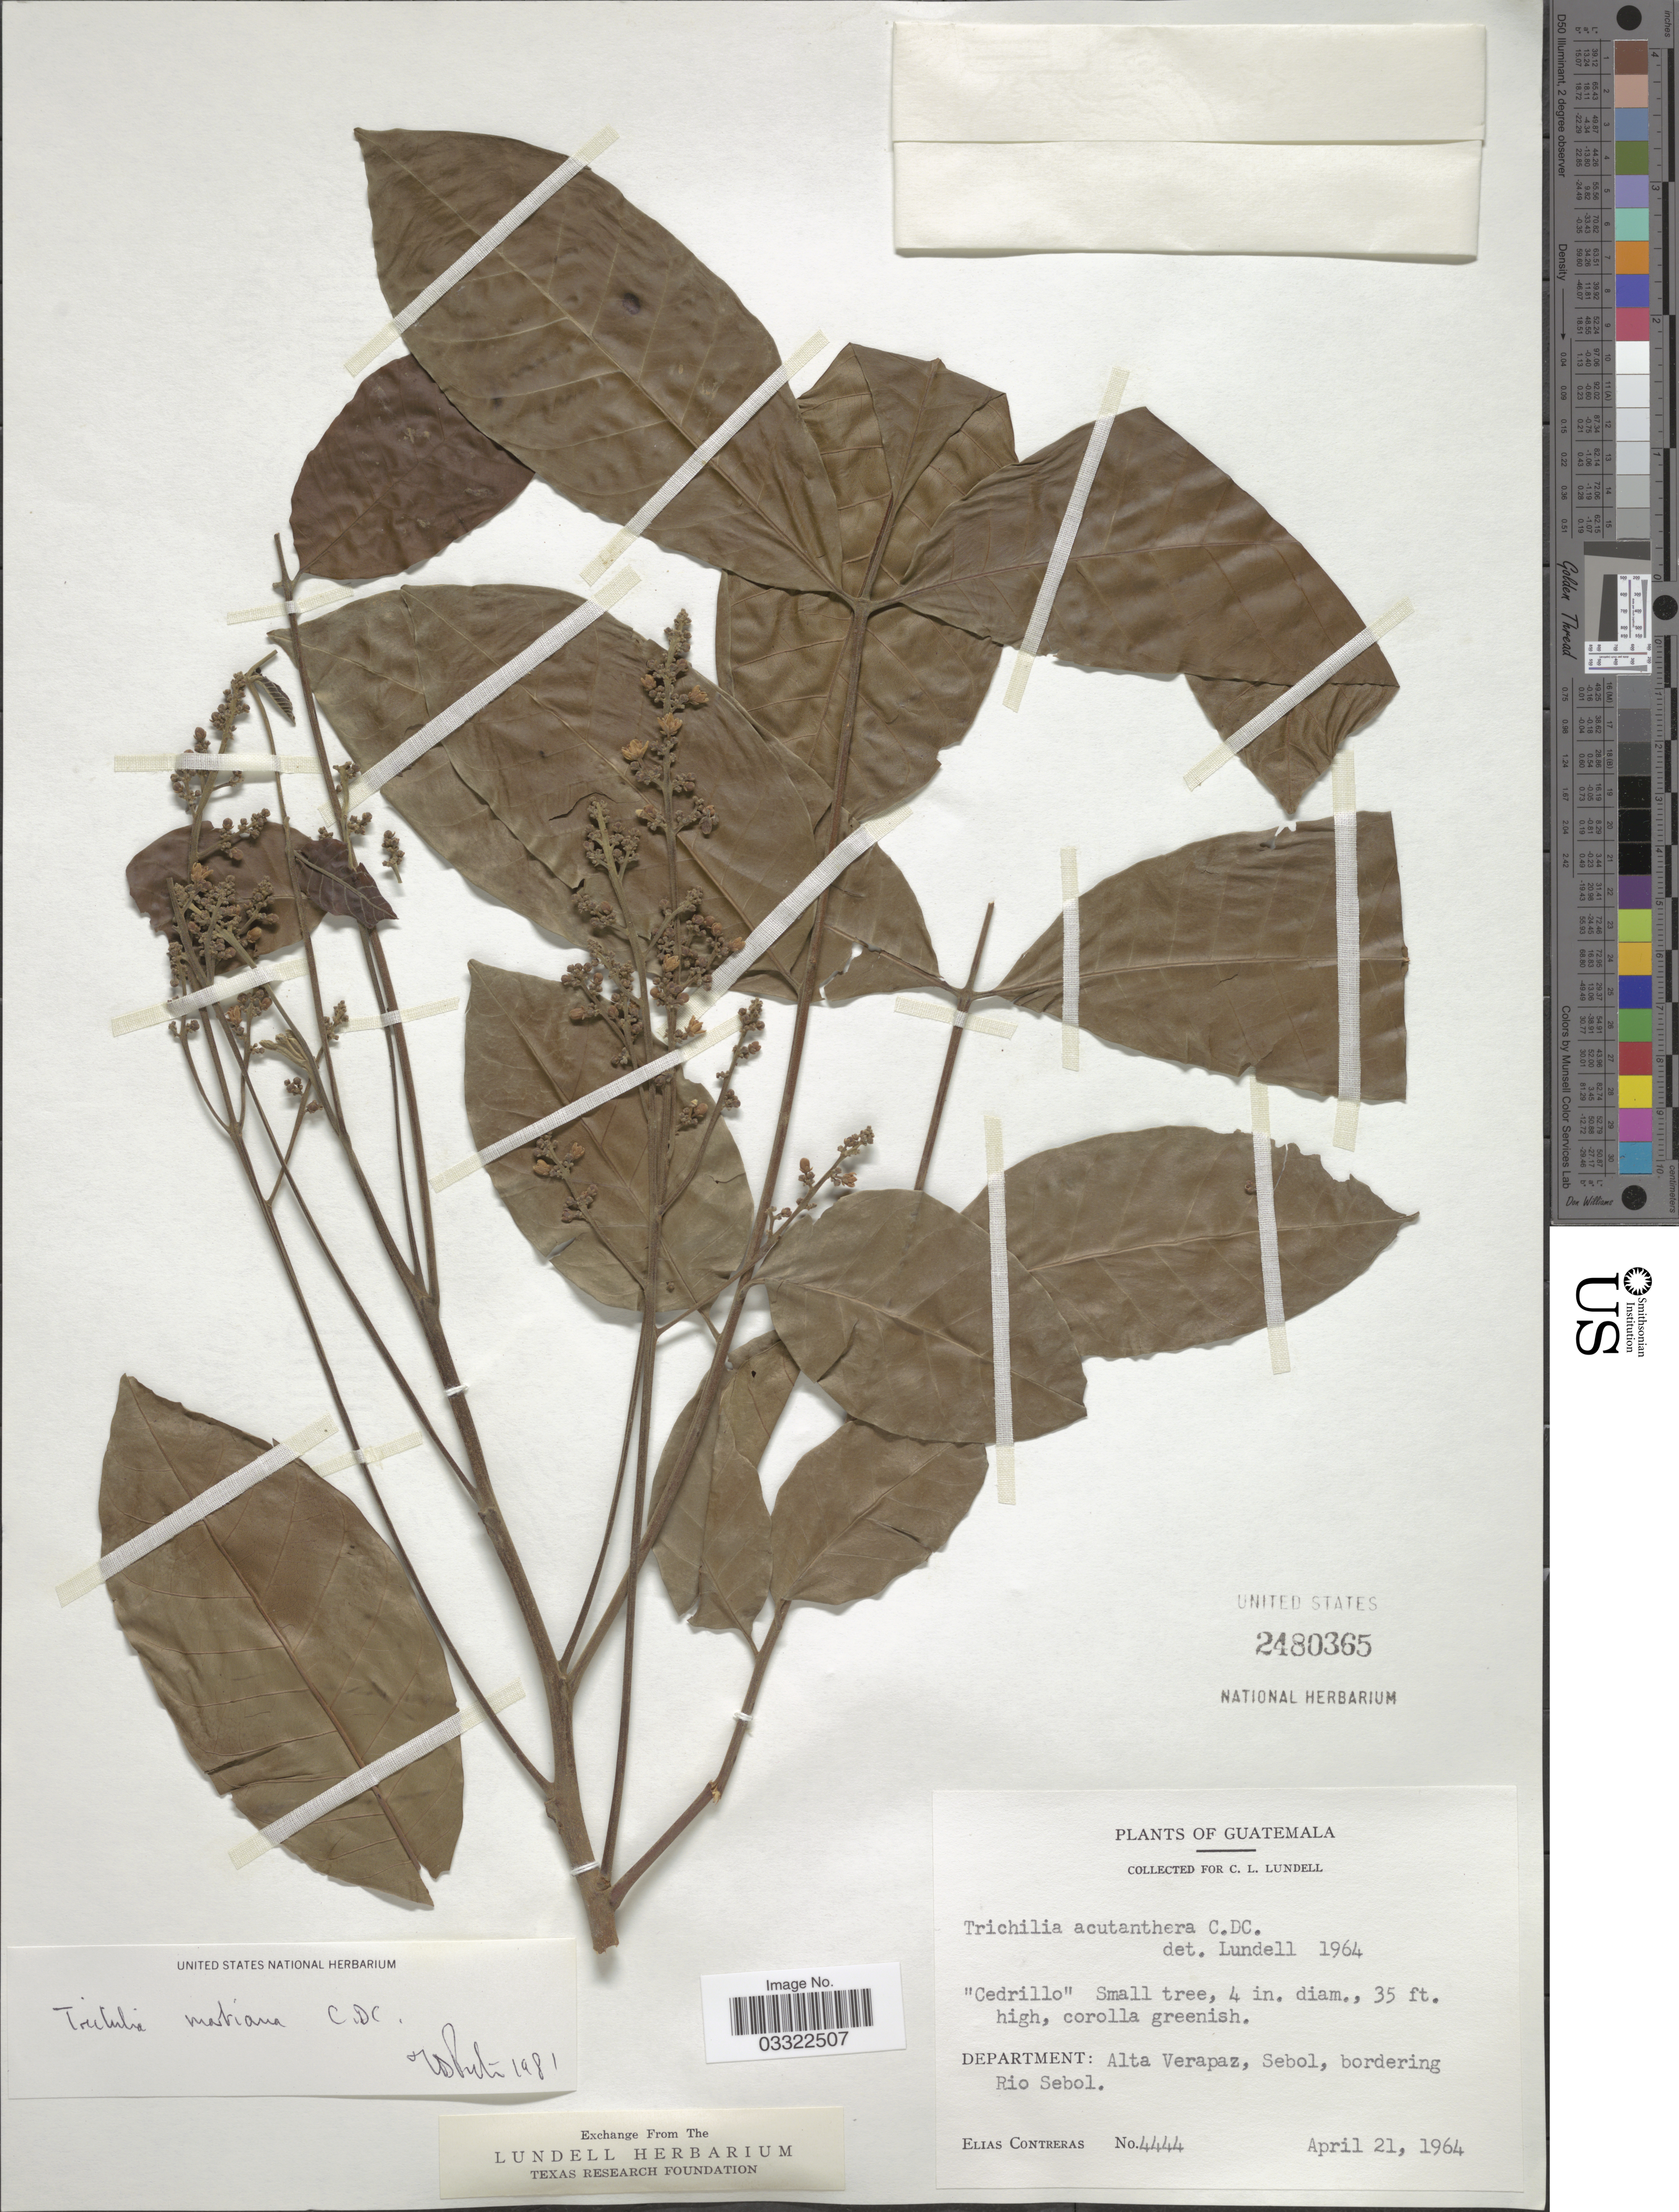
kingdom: Plantae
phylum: Tracheophyta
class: Magnoliopsida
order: Sapindales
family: Meliaceae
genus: Trichilia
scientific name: Trichilia martiana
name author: C. DC.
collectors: E. Contreras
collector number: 4444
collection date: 1964-04-21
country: Guatemala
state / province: Alta Verapaz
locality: Department: Alta Verapaz, Sebol, bordering Rio Sebol.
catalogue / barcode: US 2480365